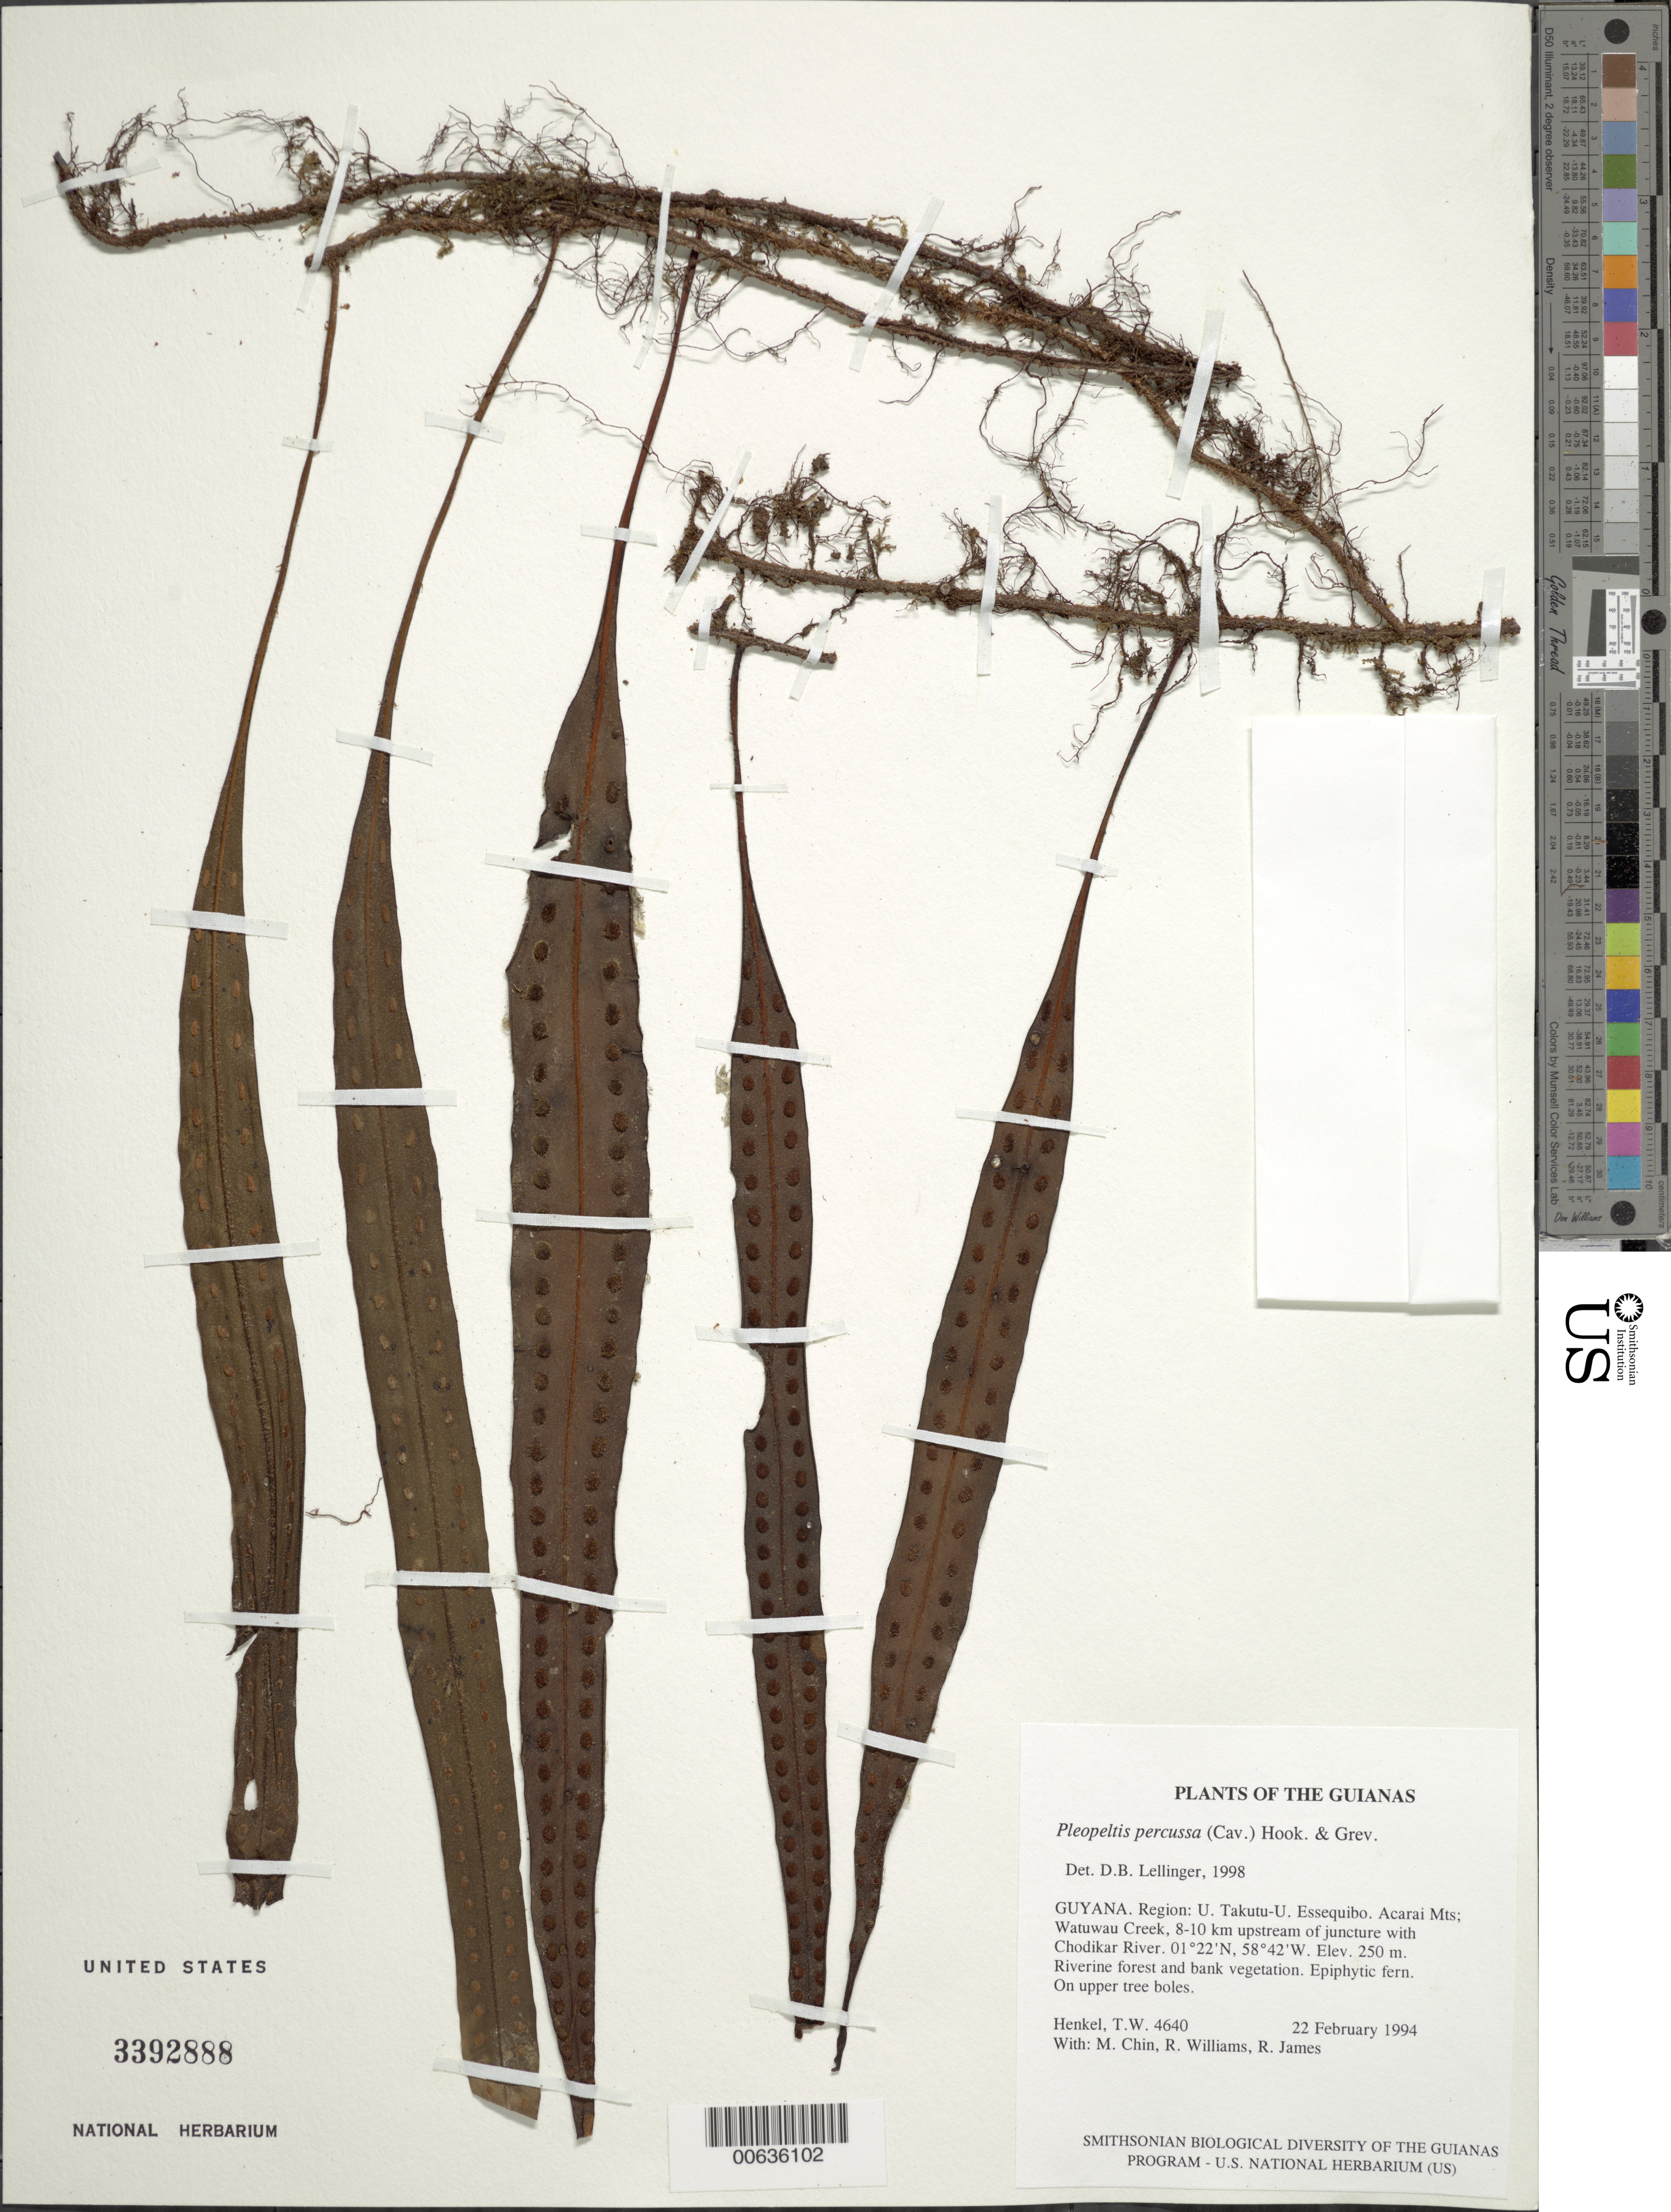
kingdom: Plantae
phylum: Tracheophyta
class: Polypodiopsida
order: Polypodiales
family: Polypodiaceae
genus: Microgramma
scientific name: Microgramma percussa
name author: (Cav.) de la Sota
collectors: T. Henkel, M. Chin, R. Williams & R. James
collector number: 4640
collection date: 1994-02-22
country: Guyana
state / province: U. Takutu-U. Essequibo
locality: Guianas, Acarai Mts; Watuwau Creek, 8-10 km upstream of juncture with Chodikar river, Riverine forest and bank vegetation, on upper tree boles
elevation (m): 250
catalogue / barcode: US 3392888